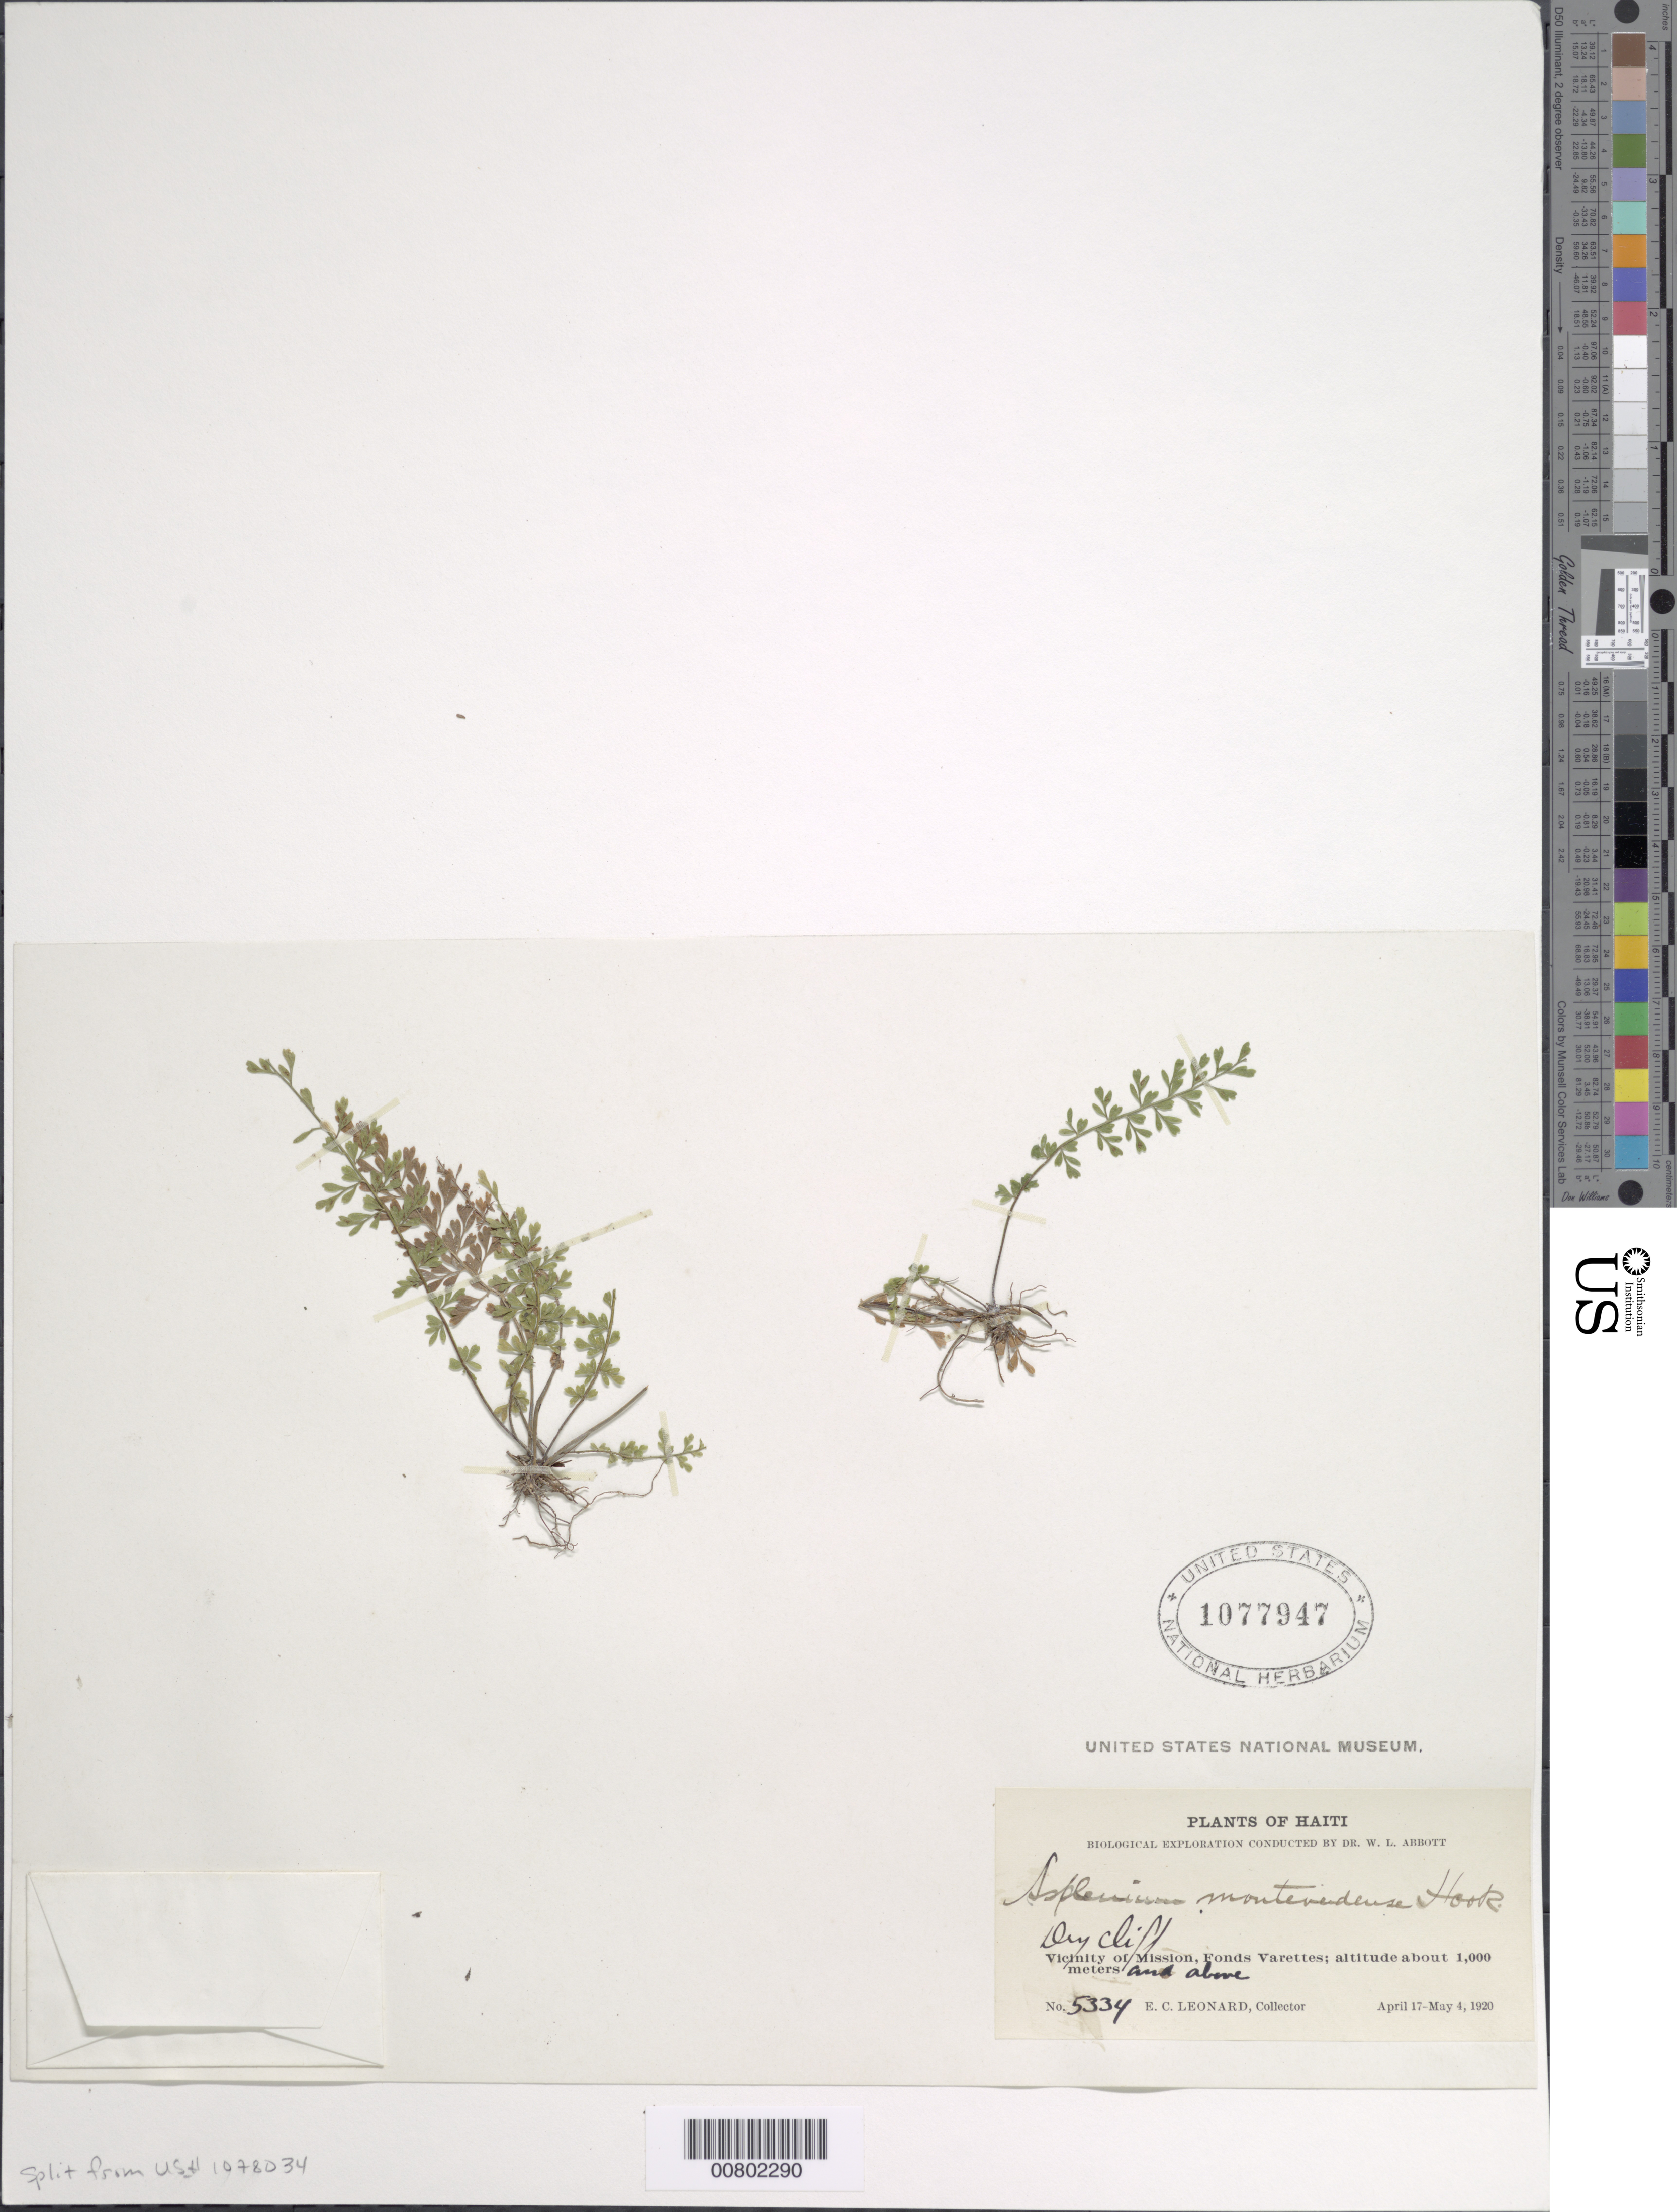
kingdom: Plantae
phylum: Tracheophyta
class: Polypodiopsida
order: Polypodiales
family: Aspleniaceae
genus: Asplenium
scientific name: Asplenium myriophyllum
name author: (Sw.) C. Presl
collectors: E. C. Leonard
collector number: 5334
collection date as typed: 17 Apr 1920 to 04 May 1920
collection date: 1920-04-17/1920-05-04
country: Haiti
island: Hispaniola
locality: Fonds Varettes, vicinity Mission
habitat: Dry cliff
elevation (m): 1000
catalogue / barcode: US 1077947